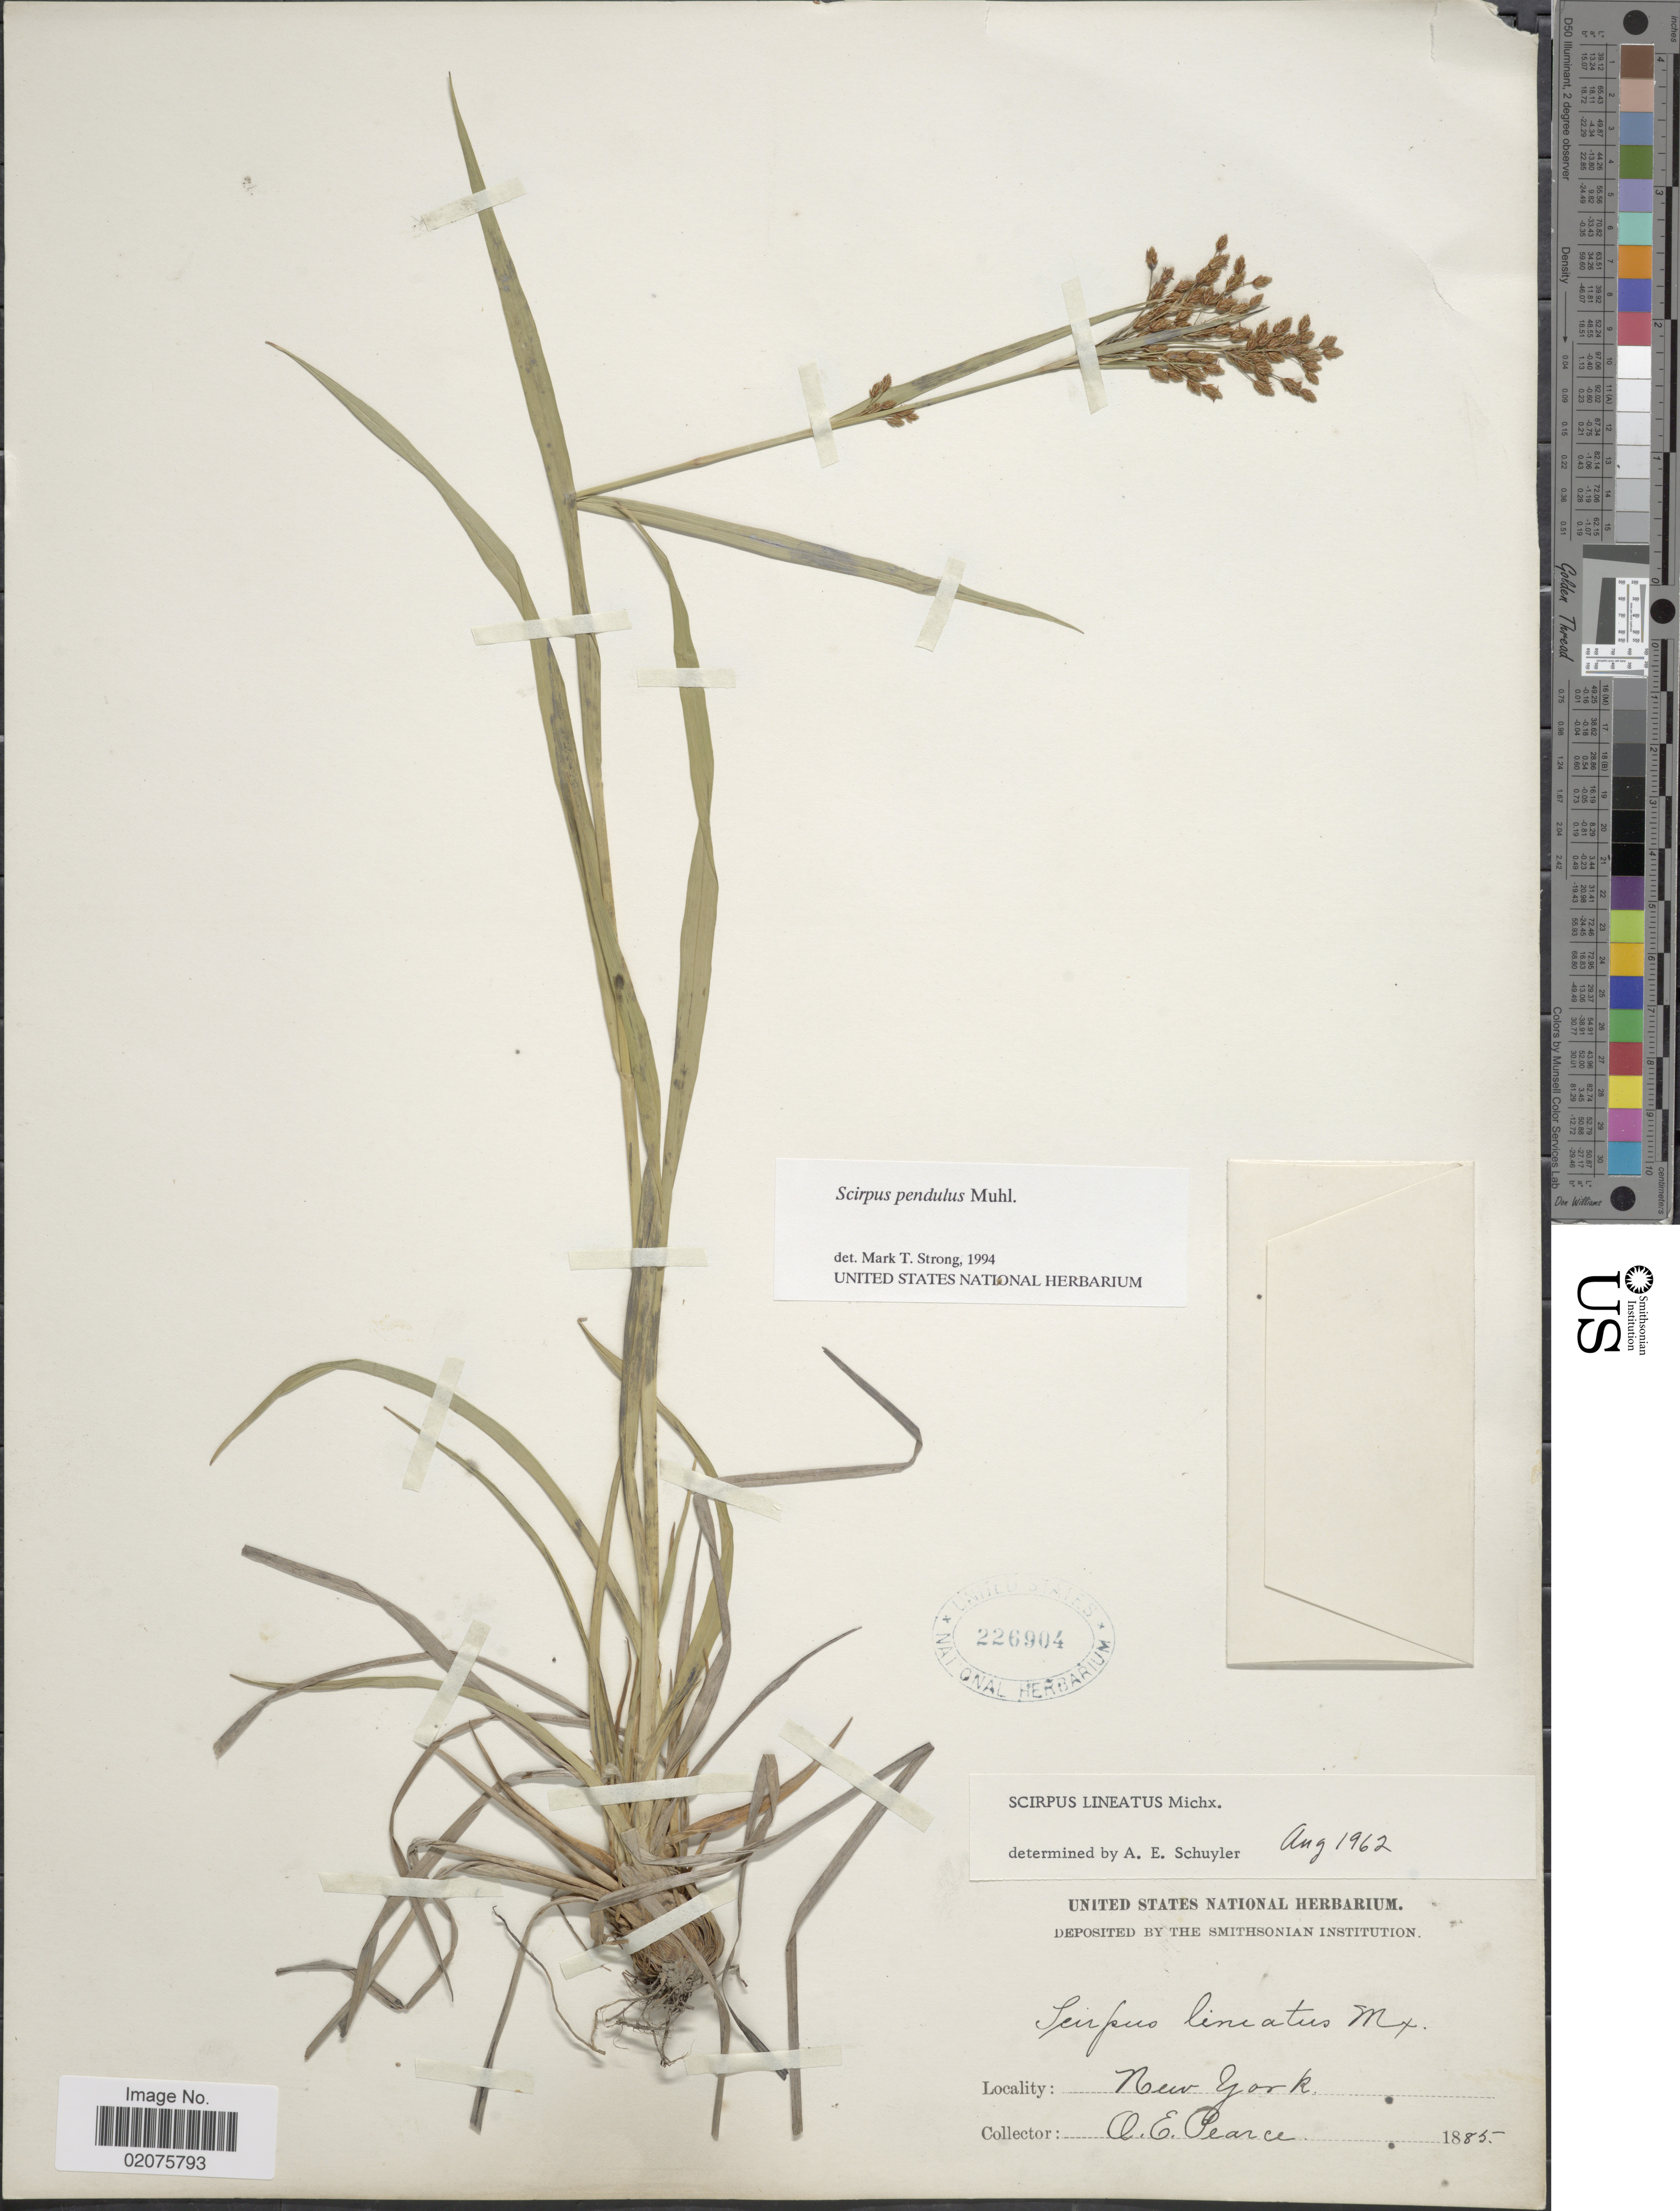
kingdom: Plantae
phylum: Tracheophyta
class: Liliopsida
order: Poales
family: Cyperaceae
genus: Scirpus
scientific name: Scirpus pendulus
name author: Muhl.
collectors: O. E. Pearce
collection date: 1885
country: United States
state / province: New York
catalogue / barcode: US 226904